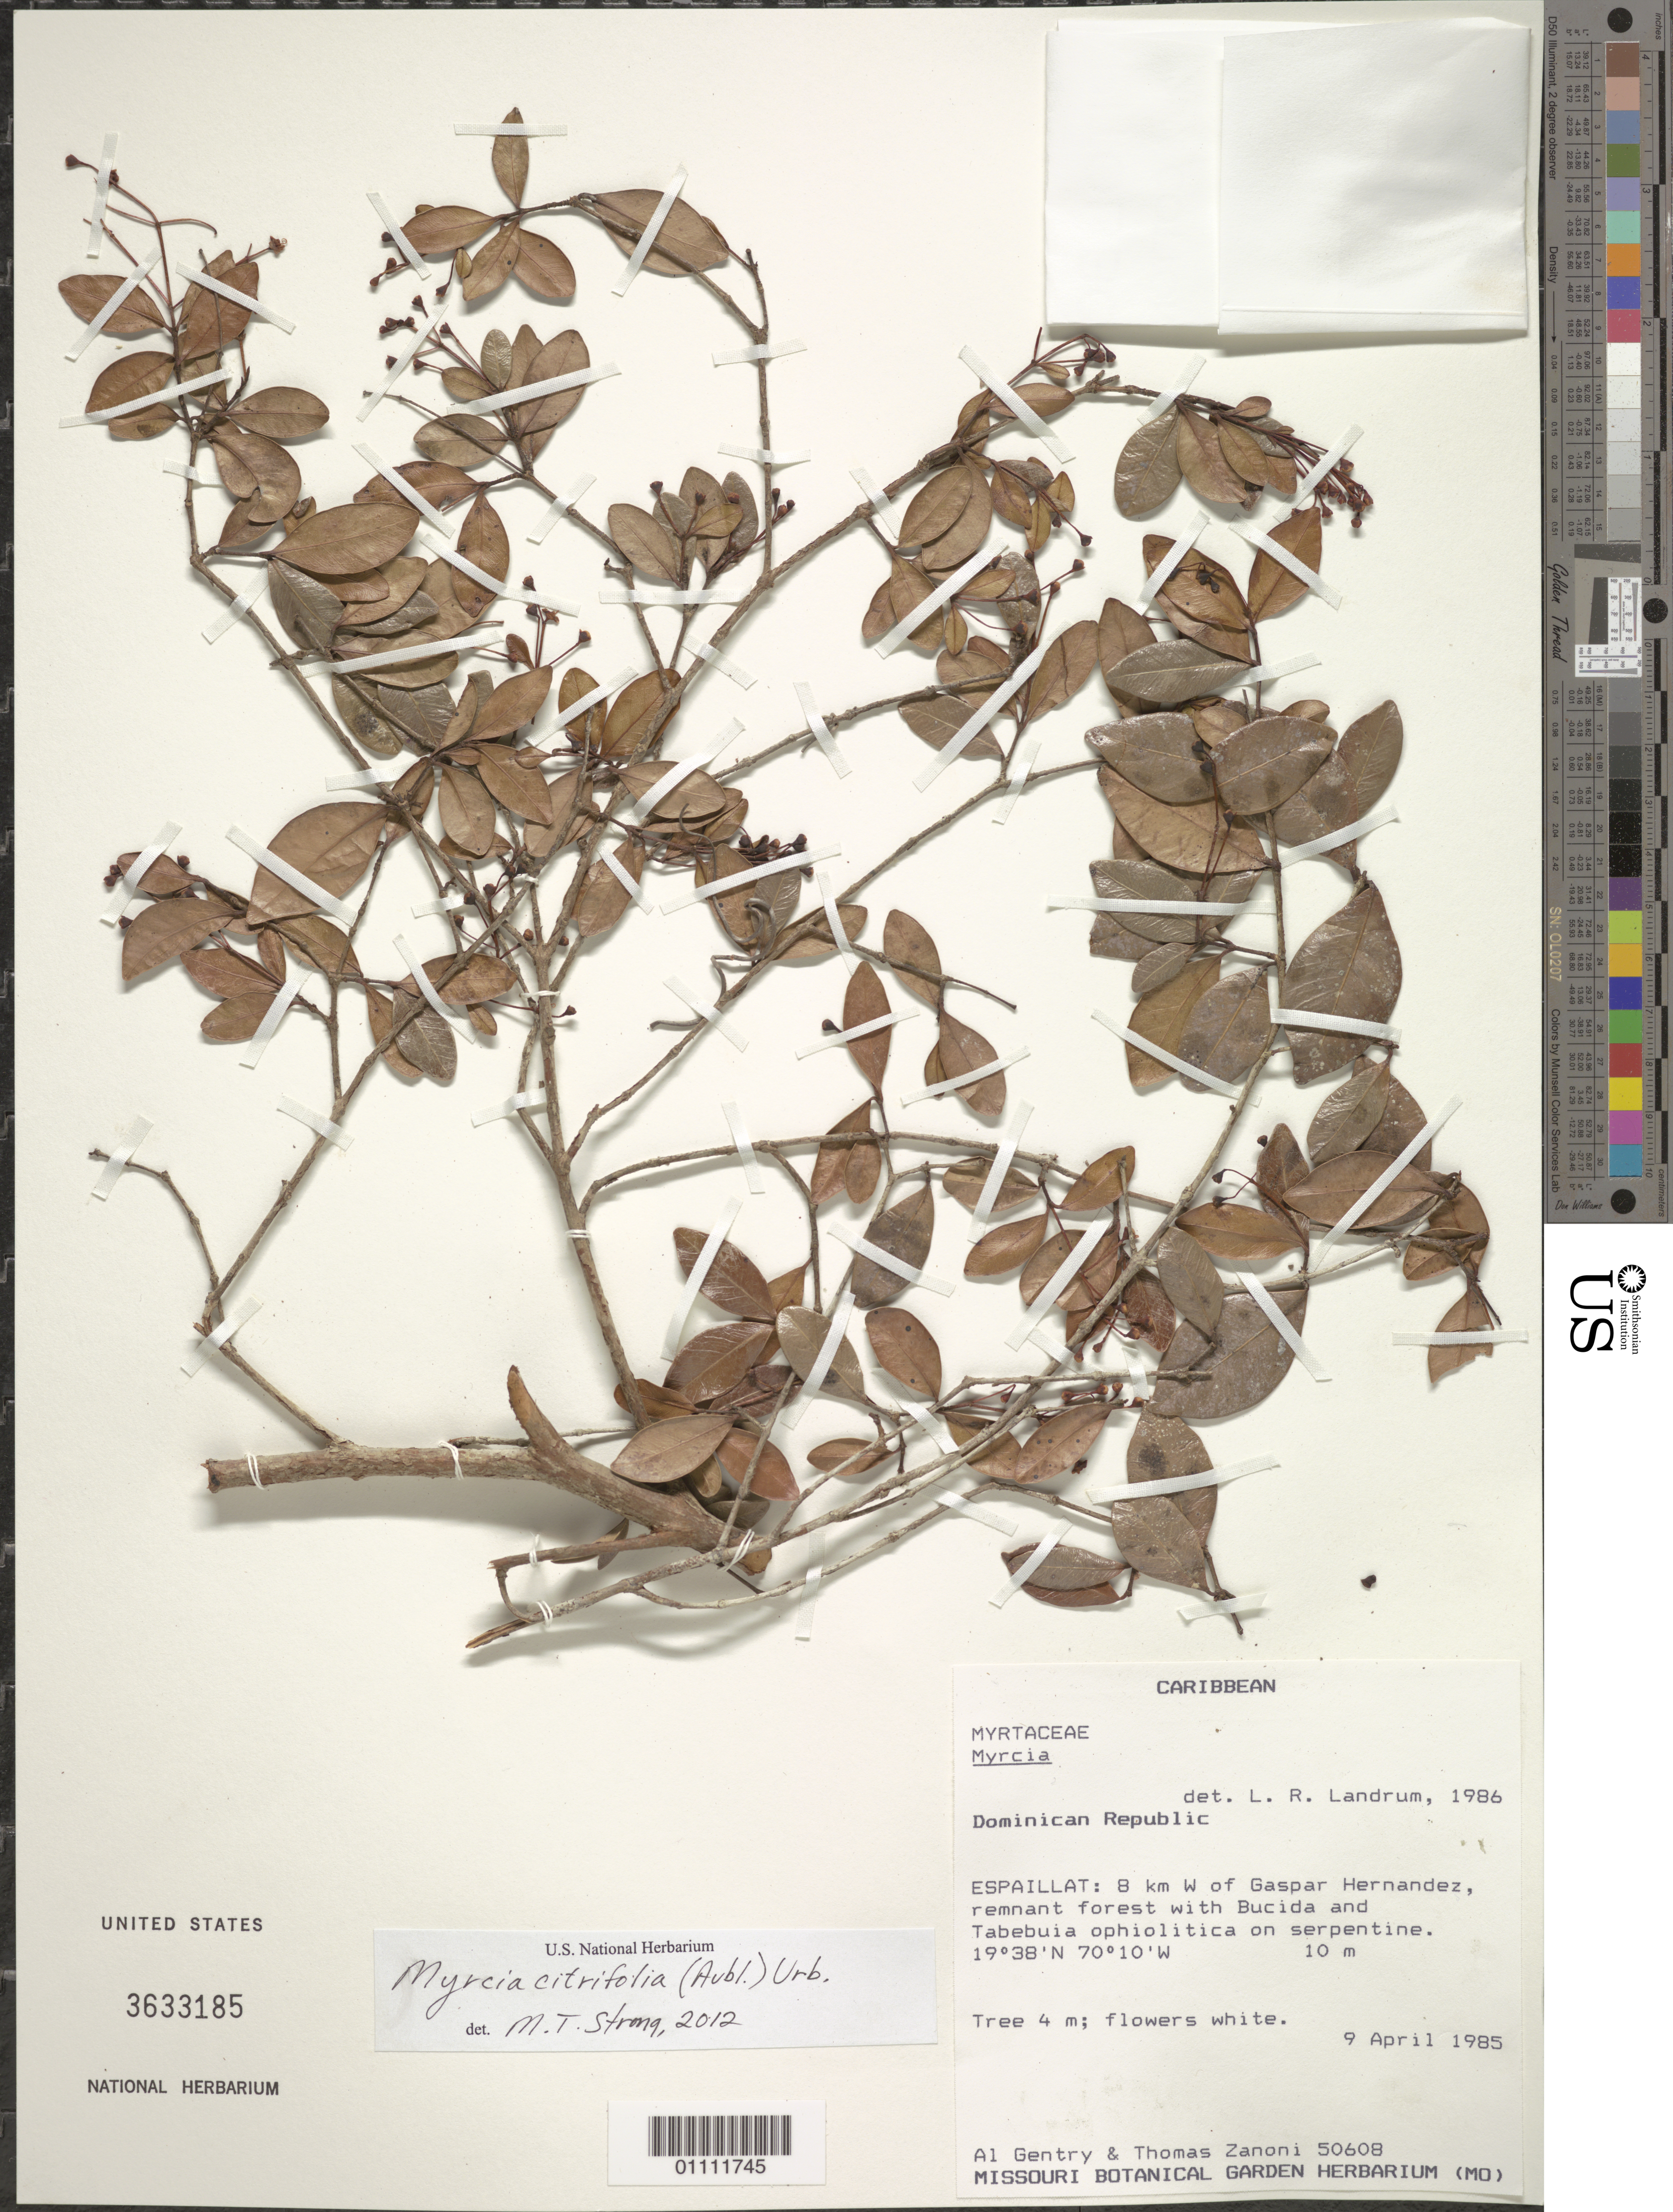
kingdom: Plantae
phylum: Tracheophyta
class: Magnoliopsida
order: Myrtales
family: Myrtaceae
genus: Myrcia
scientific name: Myrcia citrifolia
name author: (Aubl.) Urb.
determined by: Strong, M. T., (US), Smithsonian Institution - National Museum of Natural History (UNITED STATES)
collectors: A. H. Gentry & T. A. Zanoni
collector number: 50608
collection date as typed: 09 Apr 1985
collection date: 1985-04-09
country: Dominican Republic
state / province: Espaillat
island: Hispaniola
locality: Gaspar Hernandez, 8 km W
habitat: Remnant forest with Bucida and Tabebuia ophiolitica on serpentine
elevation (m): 10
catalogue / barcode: US 3633185